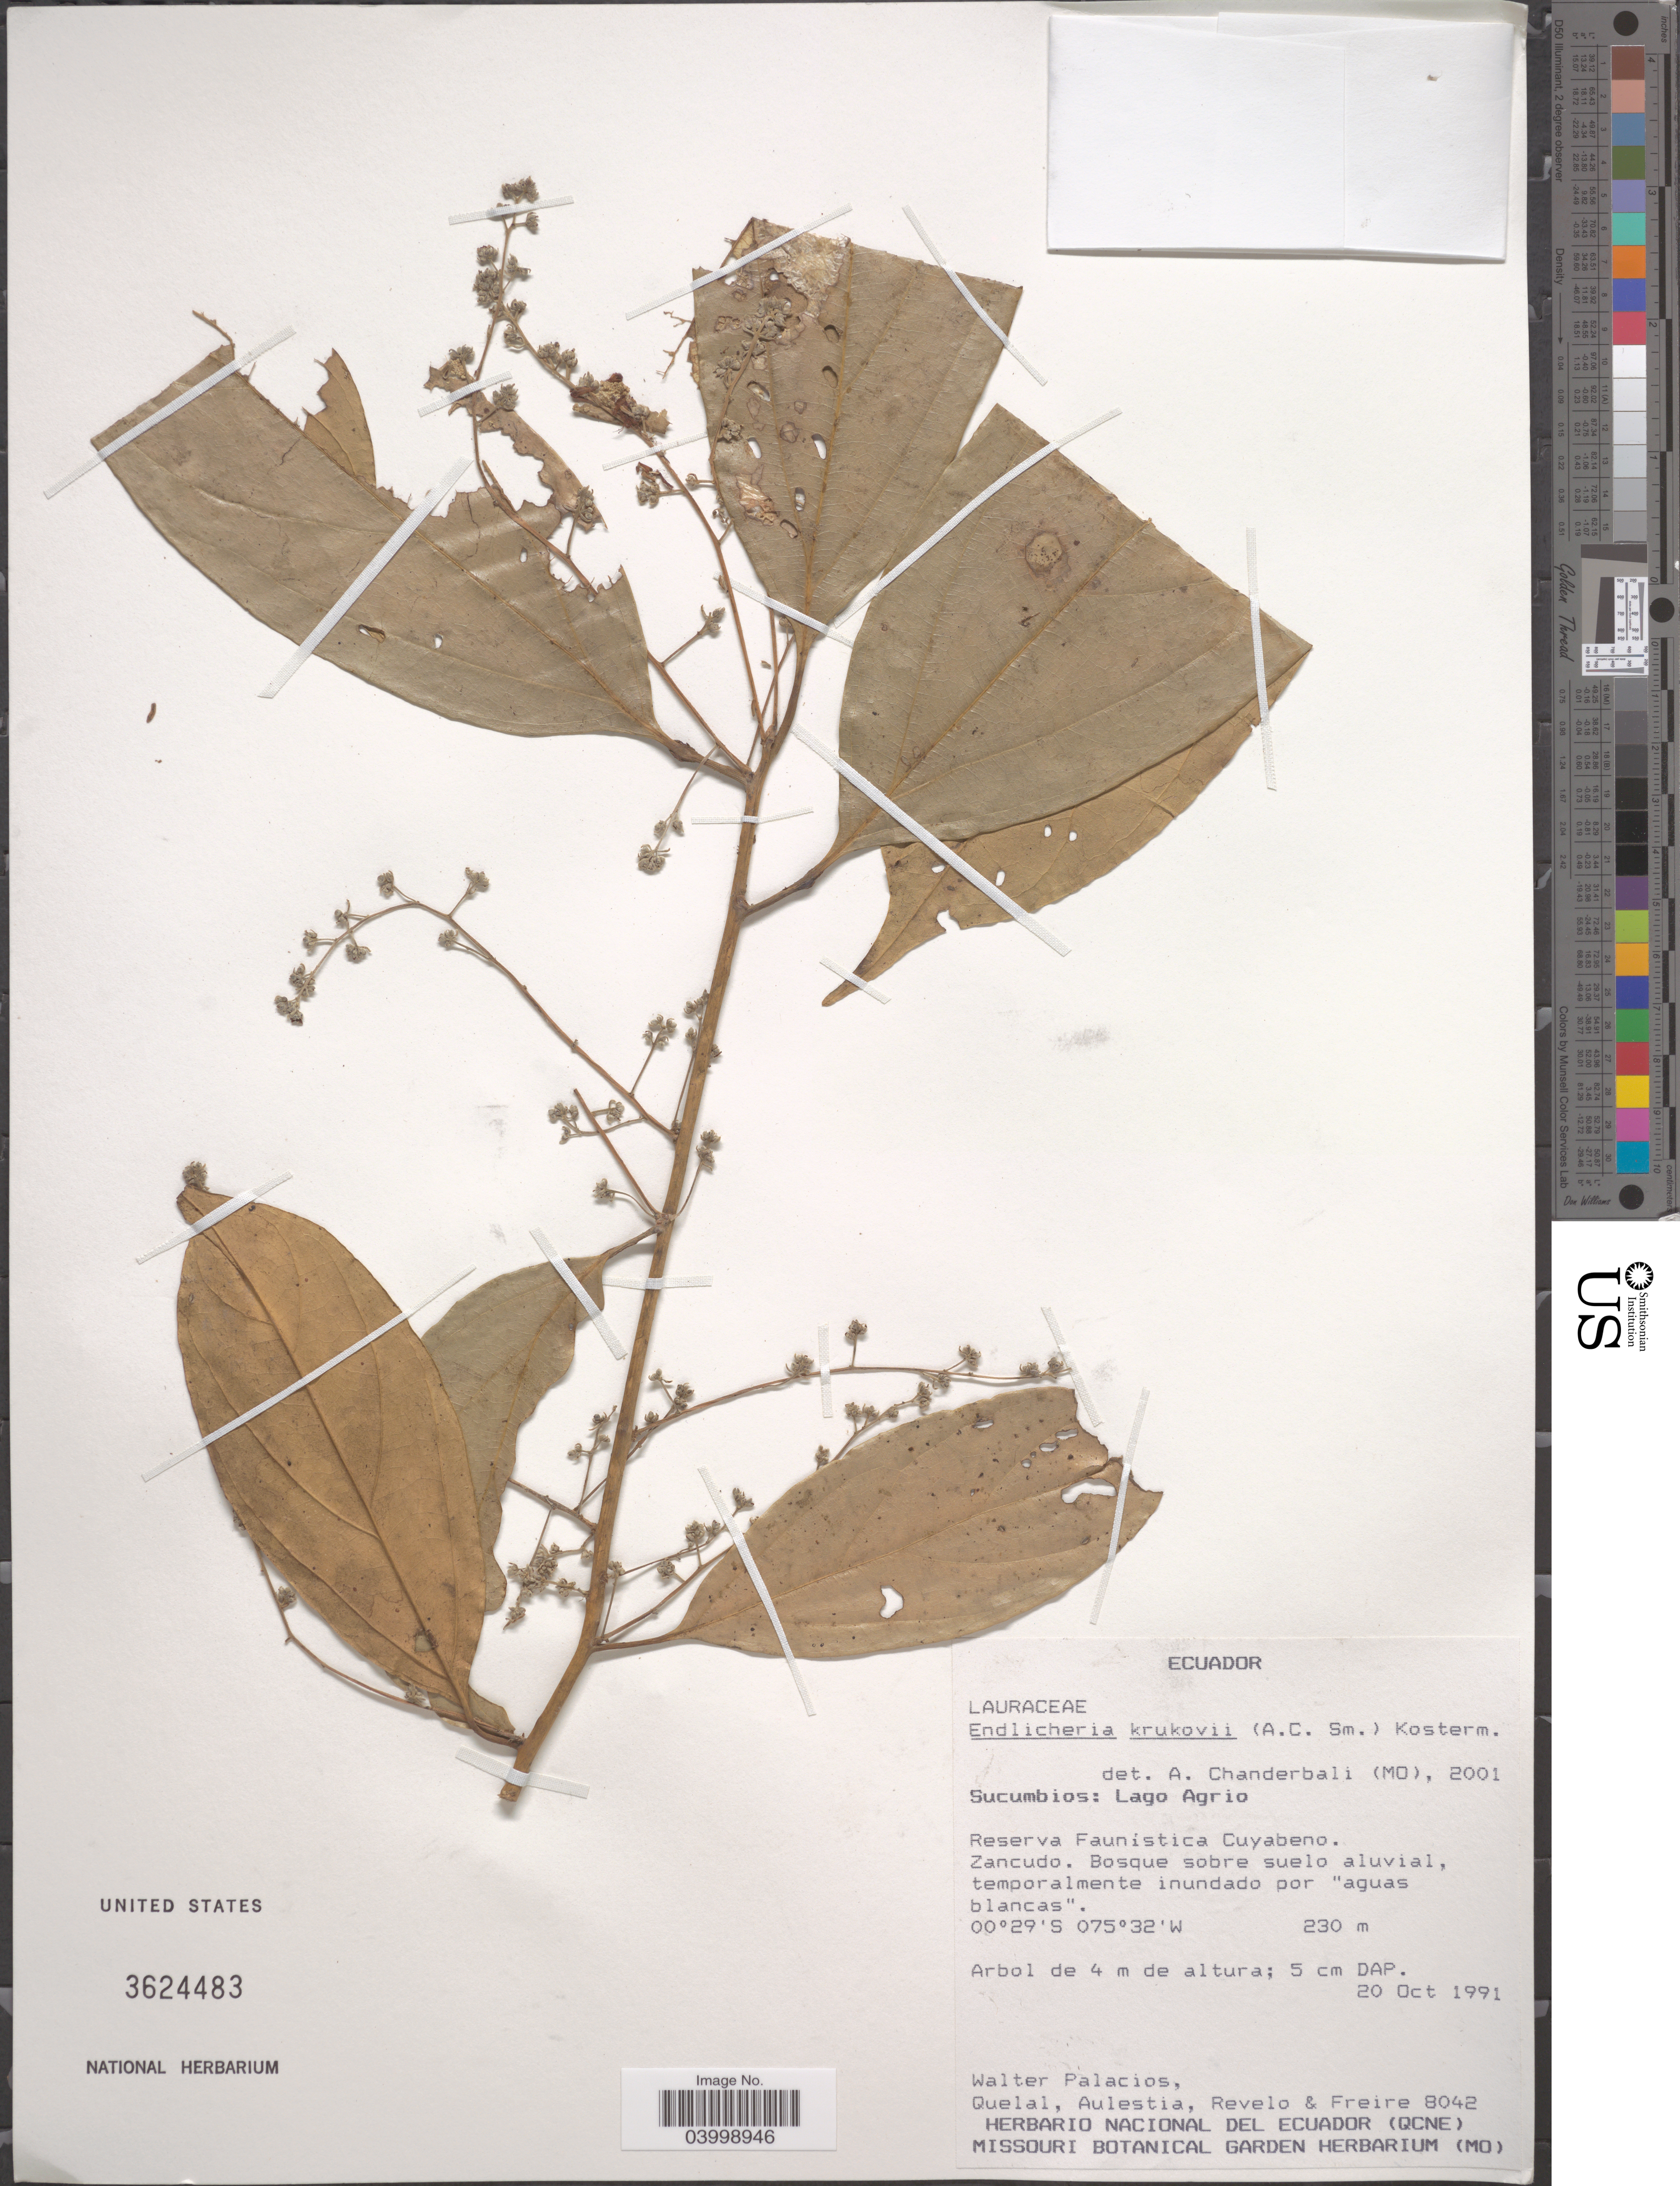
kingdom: Plantae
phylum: Tracheophyta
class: Magnoliopsida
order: Laurales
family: Lauraceae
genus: Endlicheria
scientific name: Endlicheria krukovii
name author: (A.C. Sm.) Kosterm.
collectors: W. Palacios, Quelal, -. Aulestia, -. Revelo & -. Freire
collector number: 8042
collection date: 1991-10-20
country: Ecuador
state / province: Sucumbíos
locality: Lago Agrio. Reserva Faunística Cuyabeno. Zancudo.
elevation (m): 230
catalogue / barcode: US 3624483